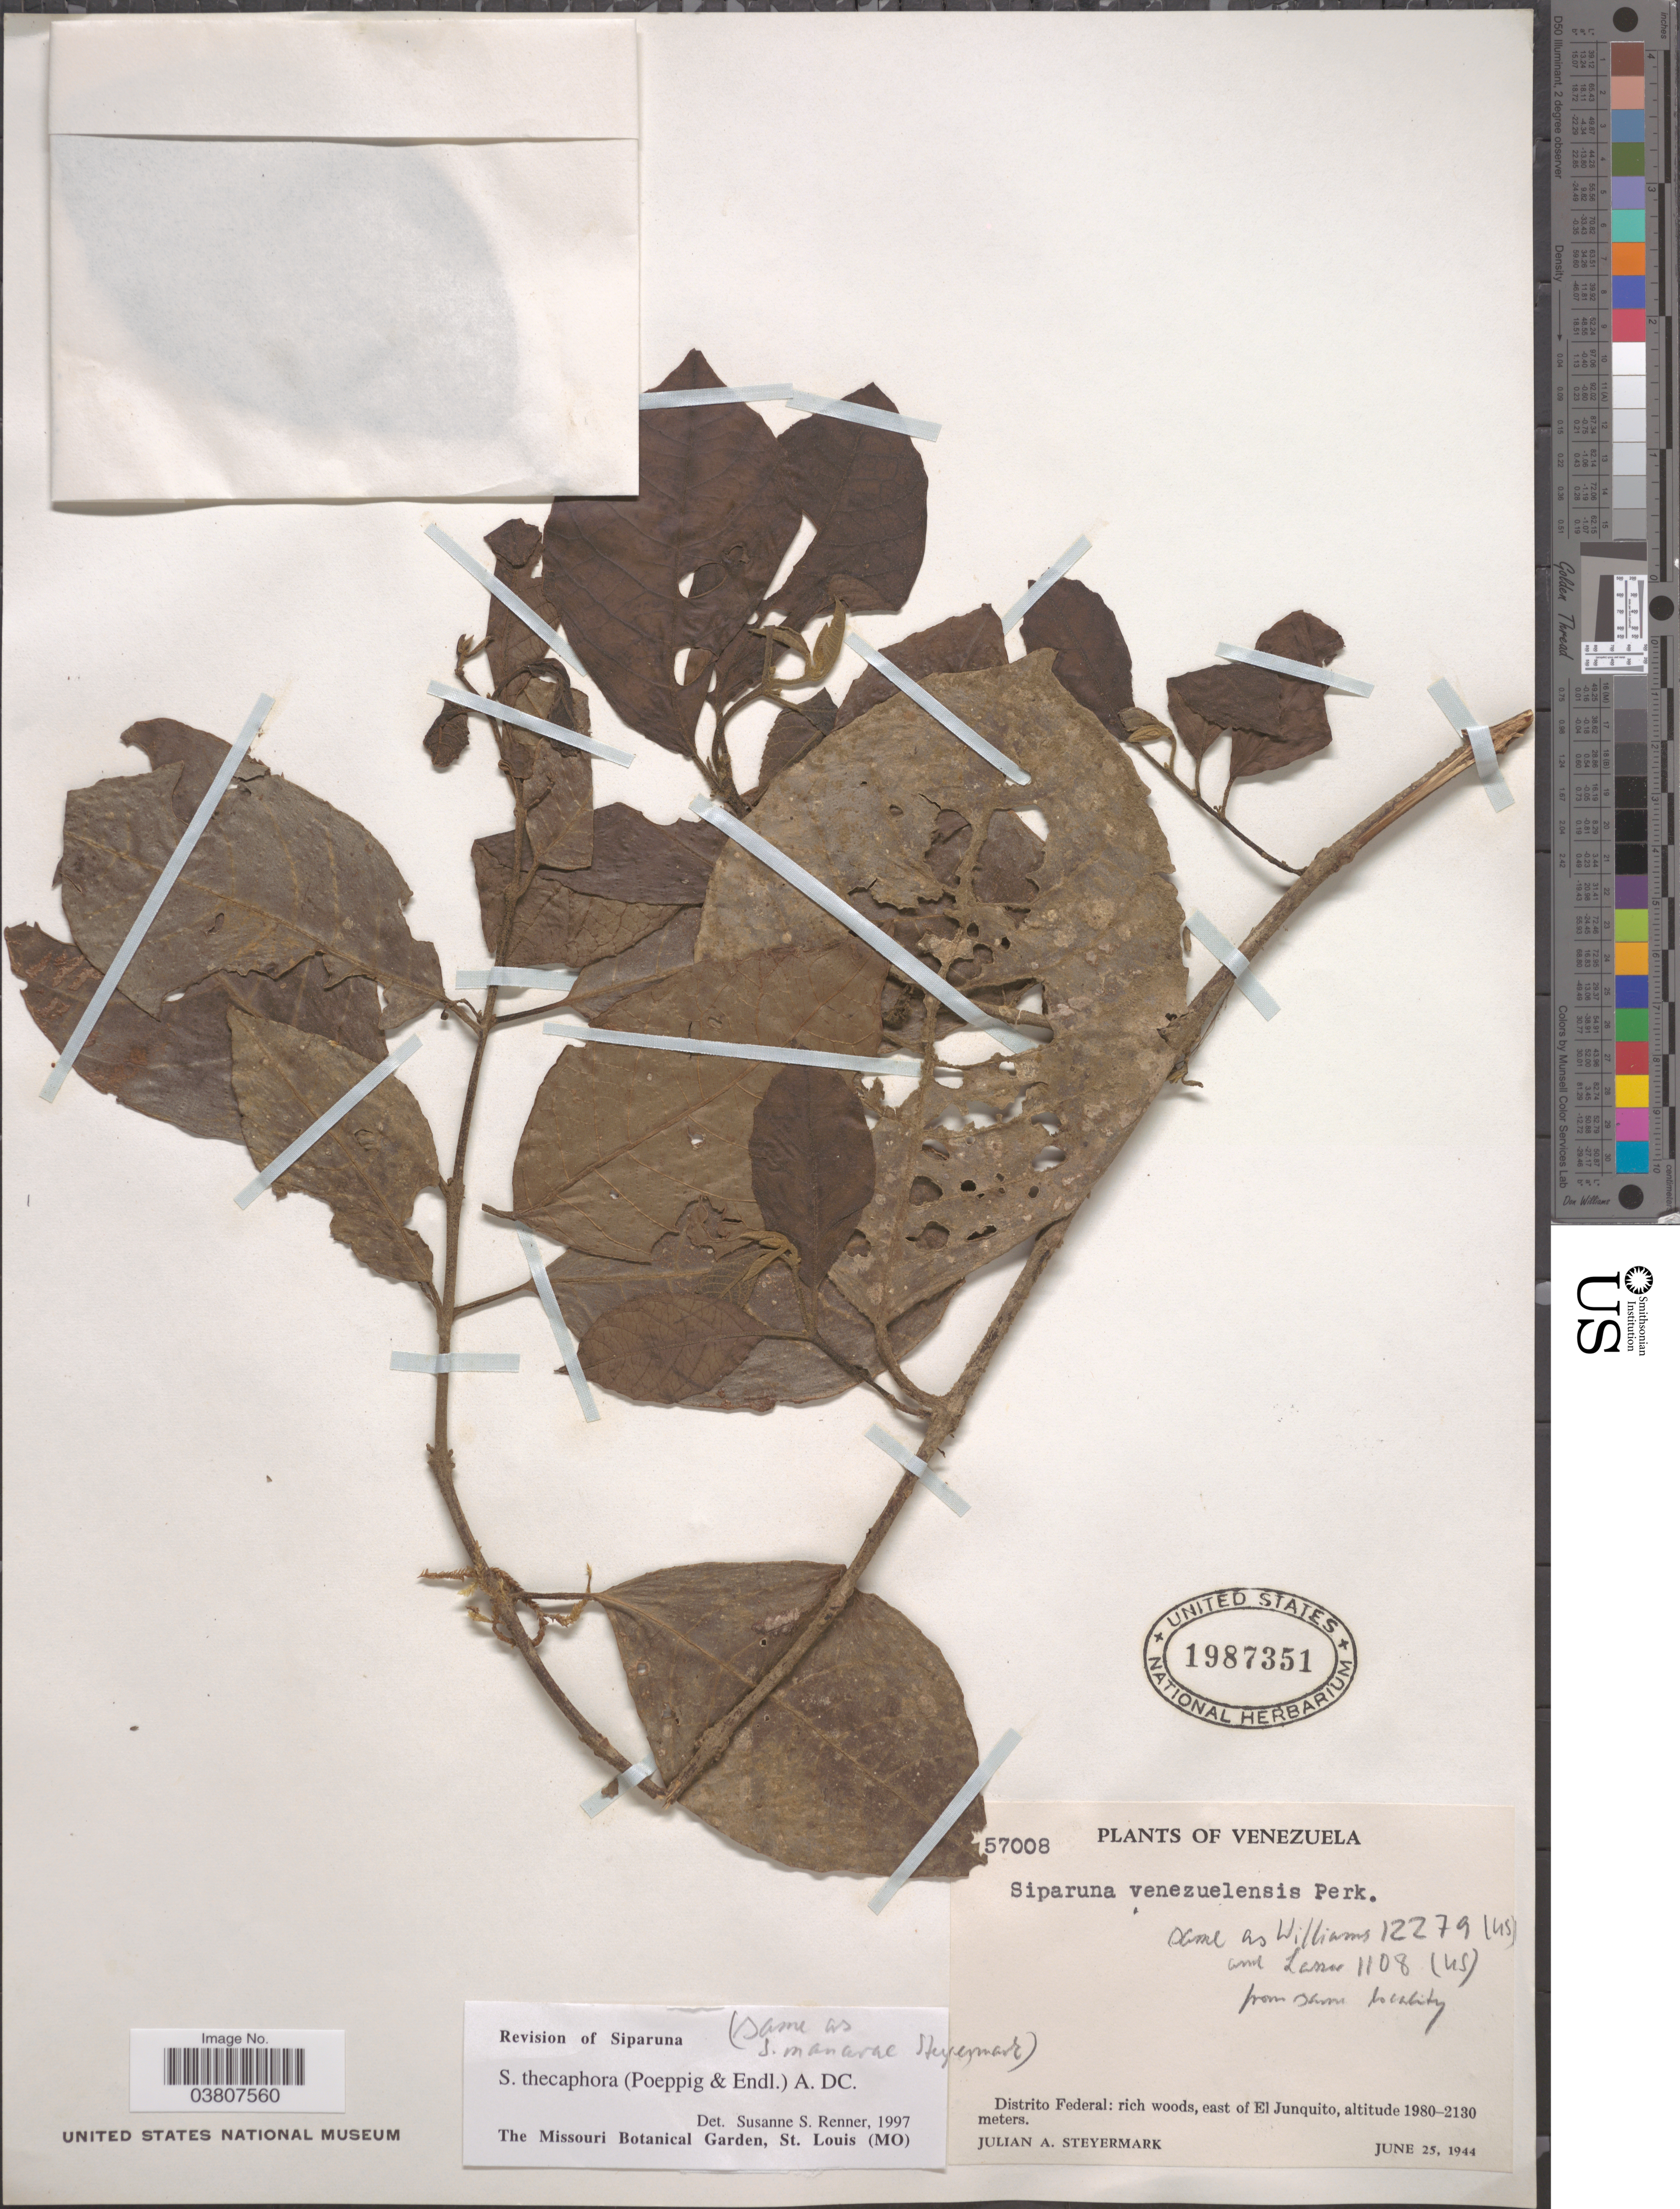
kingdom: Plantae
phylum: Tracheophyta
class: Magnoliopsida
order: Laurales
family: Siparunaceae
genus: Siparuna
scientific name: Siparuna thecaphora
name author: (Poepp. & Endl.) A. DC.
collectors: J. Steyermark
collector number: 57008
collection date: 1944-06-25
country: Venezuela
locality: Distrito Federal: east of El Junquito.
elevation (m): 1980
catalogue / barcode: US 1987351